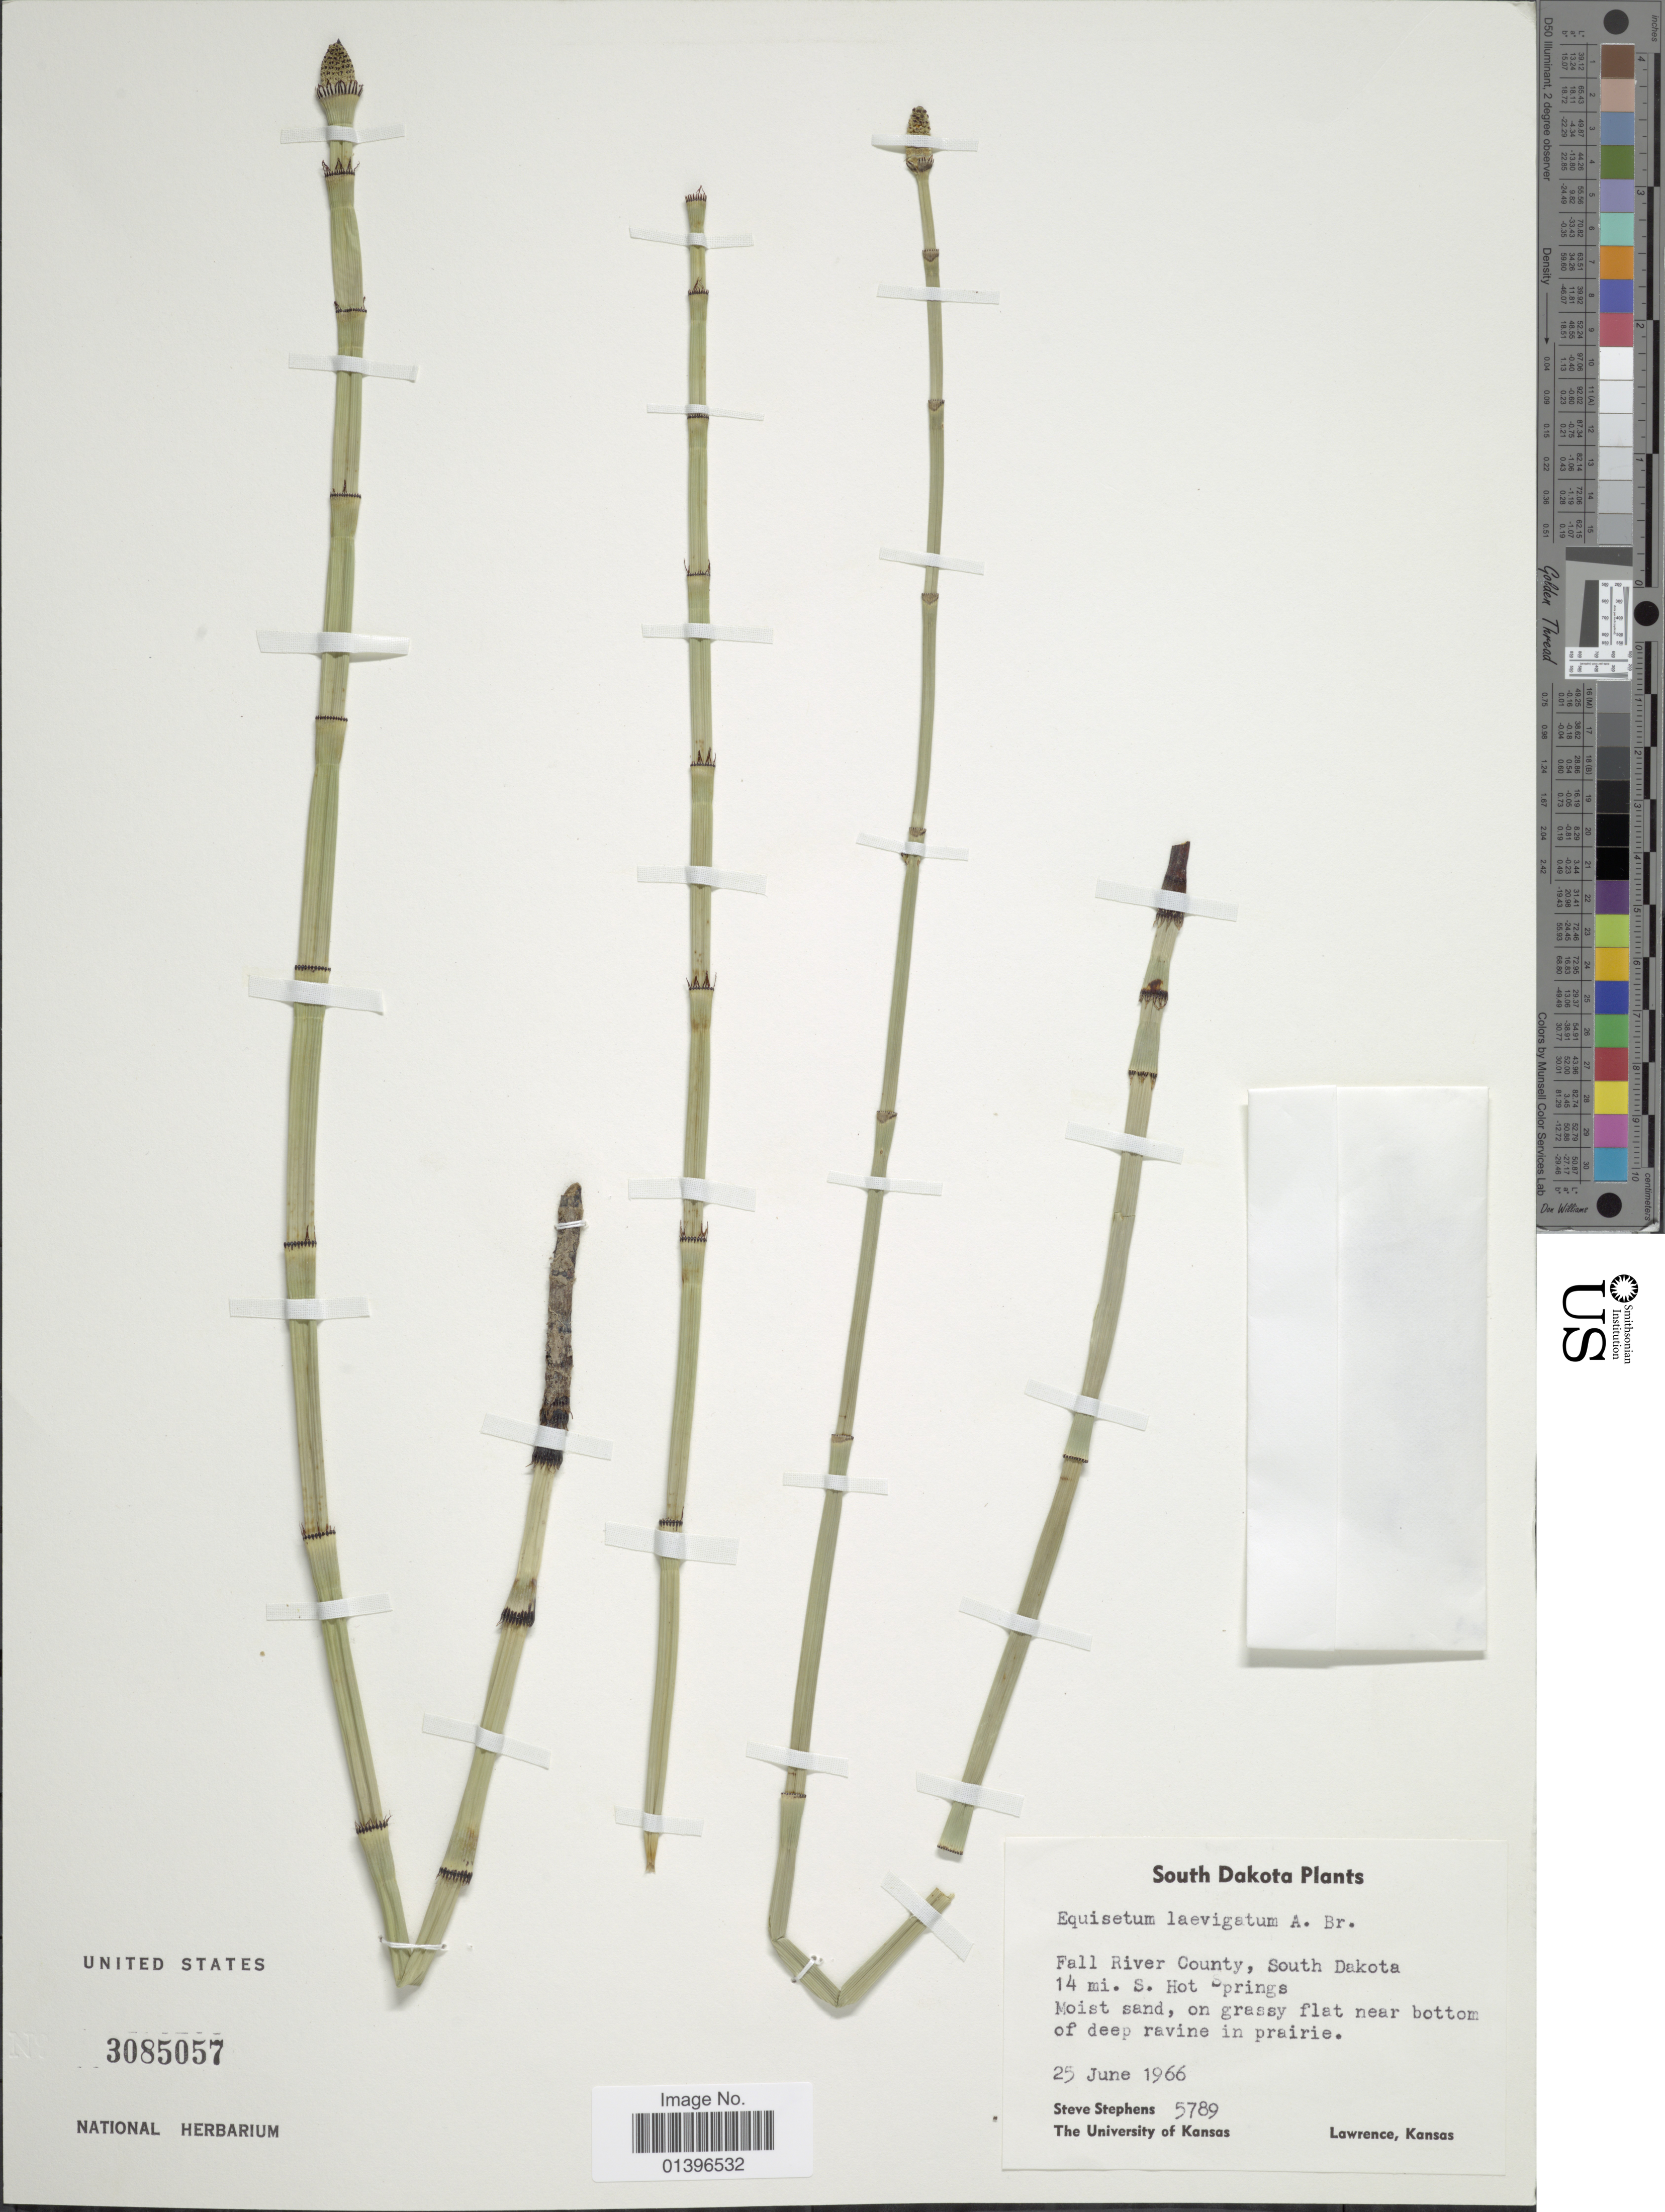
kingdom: Plantae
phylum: Tracheophyta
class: Polypodiopsida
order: Equisetales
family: Equisetaceae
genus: Equisetum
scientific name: Equisetum laevigatum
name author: A. Braun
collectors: S. Stephens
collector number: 5789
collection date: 1966-06-25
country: United States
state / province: South Dakota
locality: Fall River County, 14 mi. S. Hot Springs, Lawrence, Kansas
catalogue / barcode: US 3085057